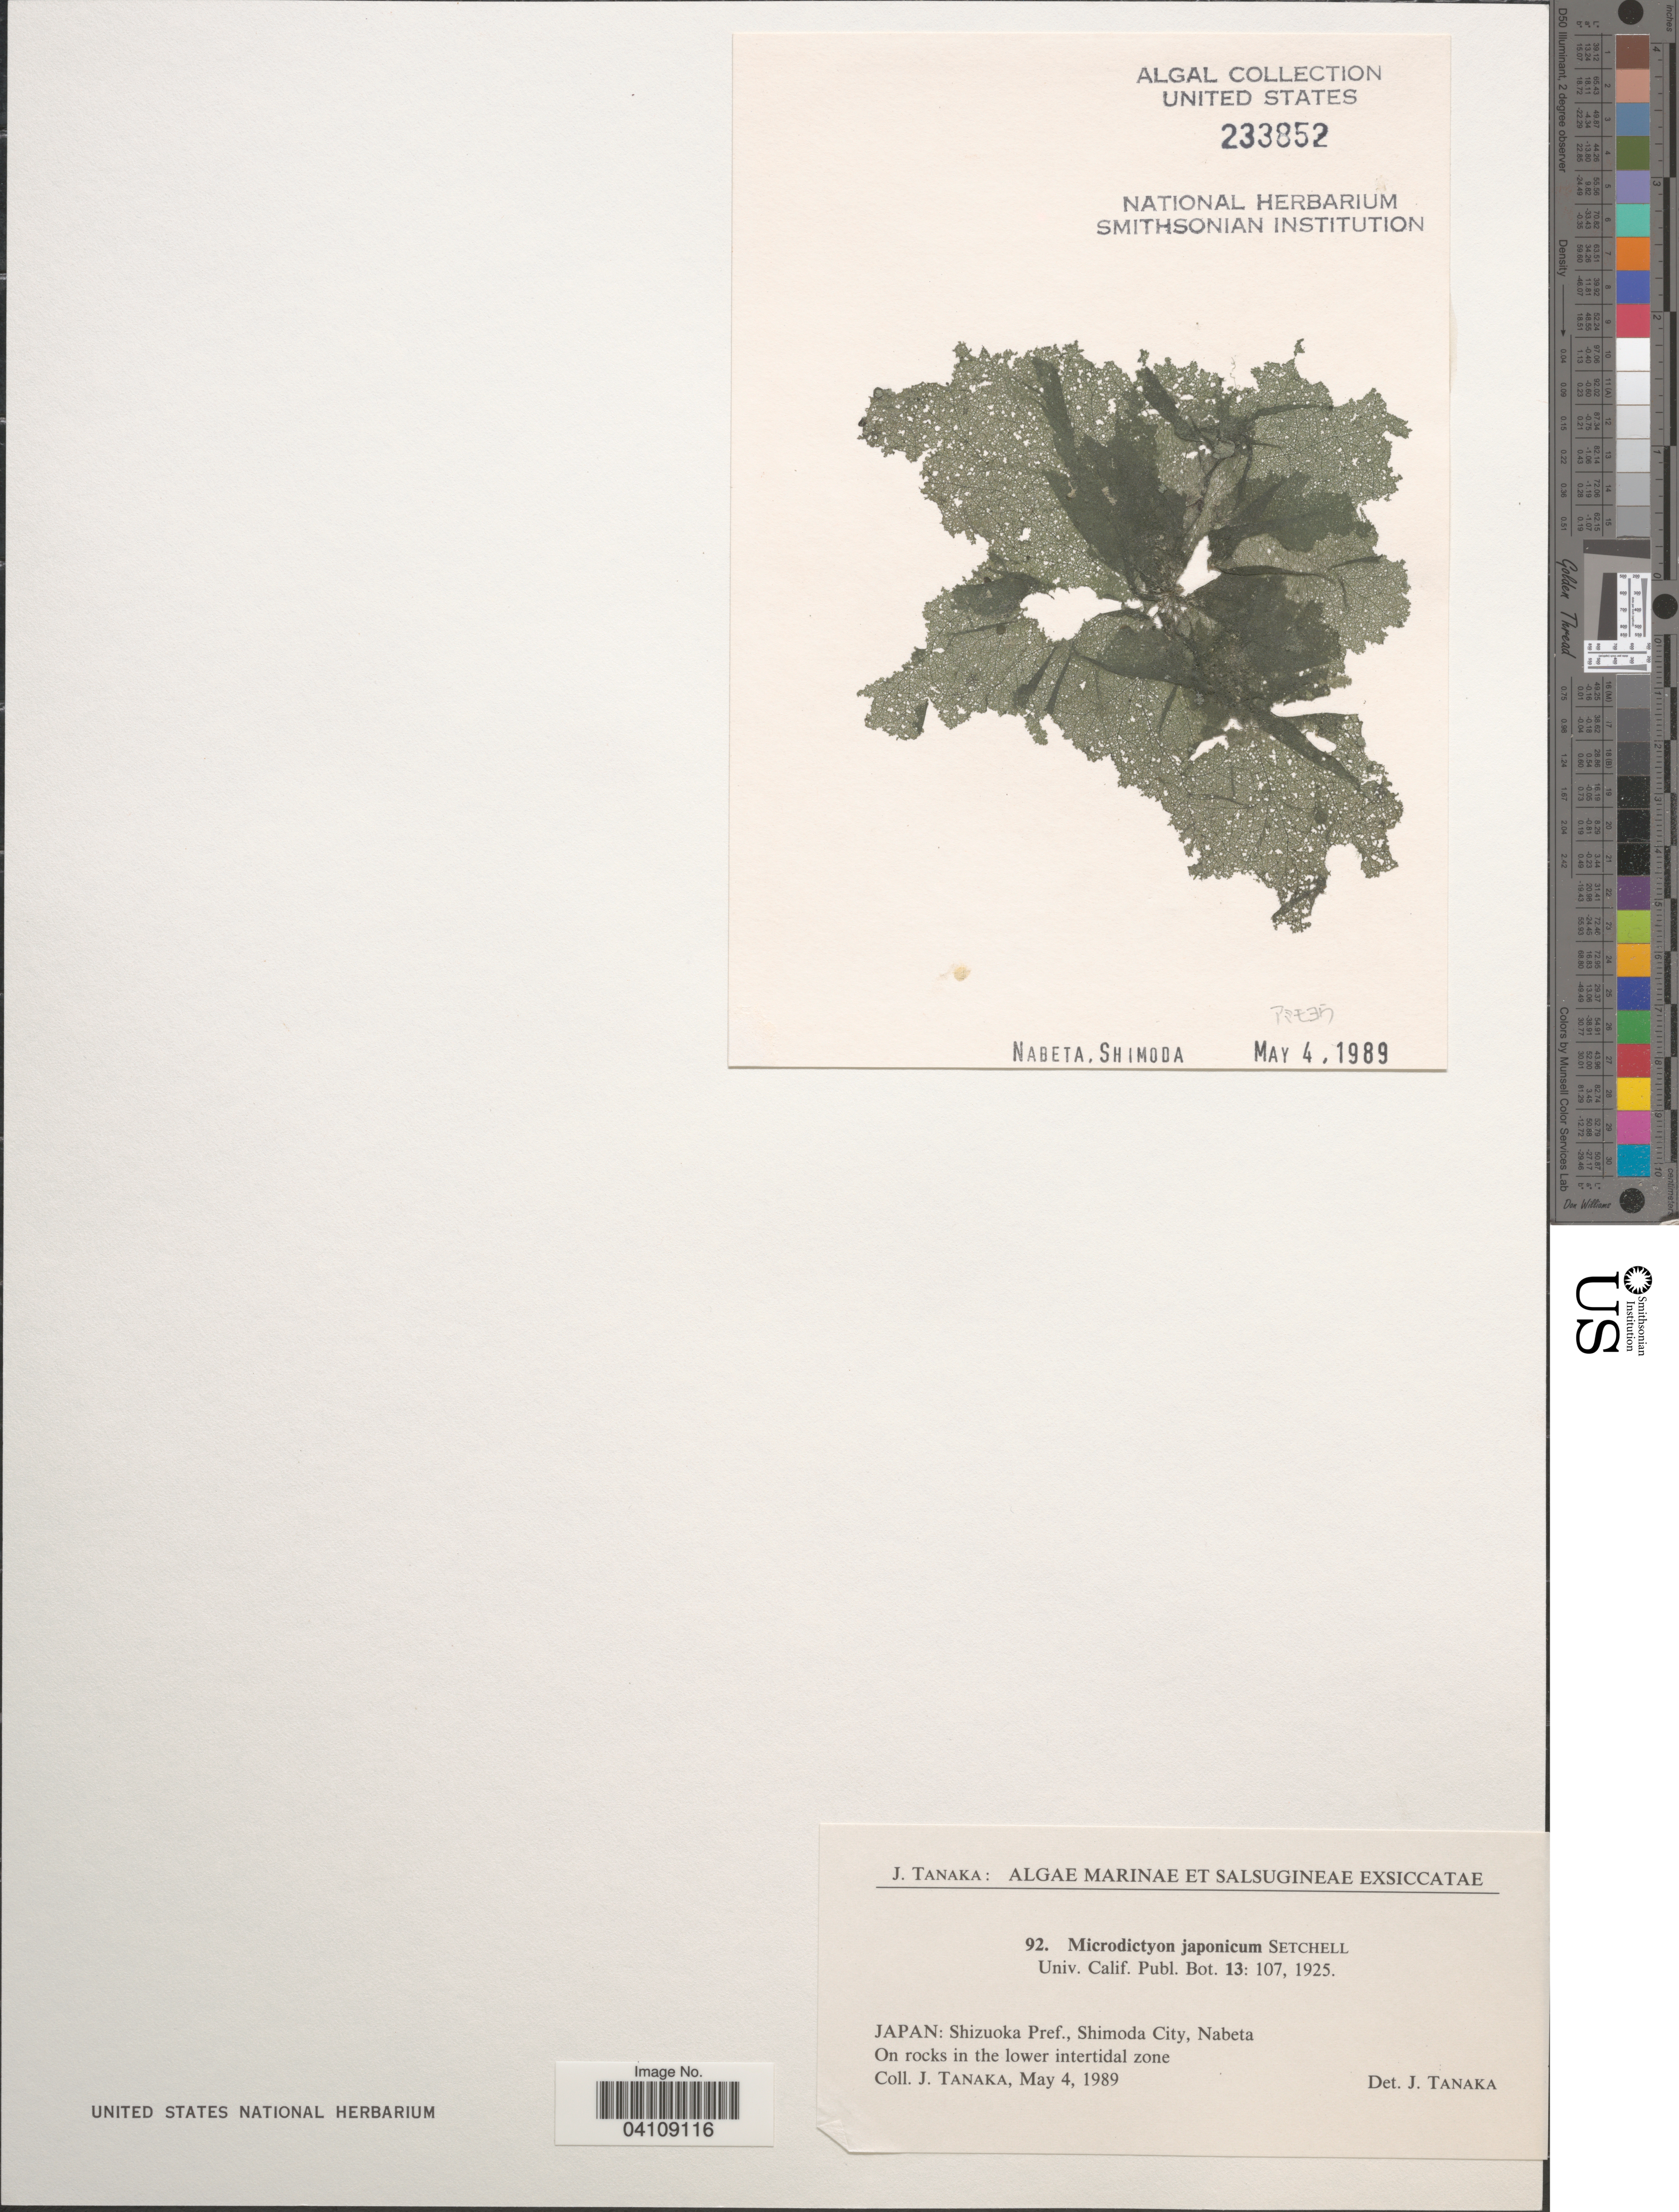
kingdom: Plantae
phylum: Chlorophyta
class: Ulvophyceae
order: Cladophorales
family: Anadyomenaceae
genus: Microdictyon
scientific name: Microdictyon umbilicatum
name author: (Velley) Zanardini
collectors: J. Tanaka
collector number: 92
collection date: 1989-05-04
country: Japan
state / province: Sizuoka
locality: Shizuoka Pref., Shimoda City, Nabeta.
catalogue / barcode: US 233852